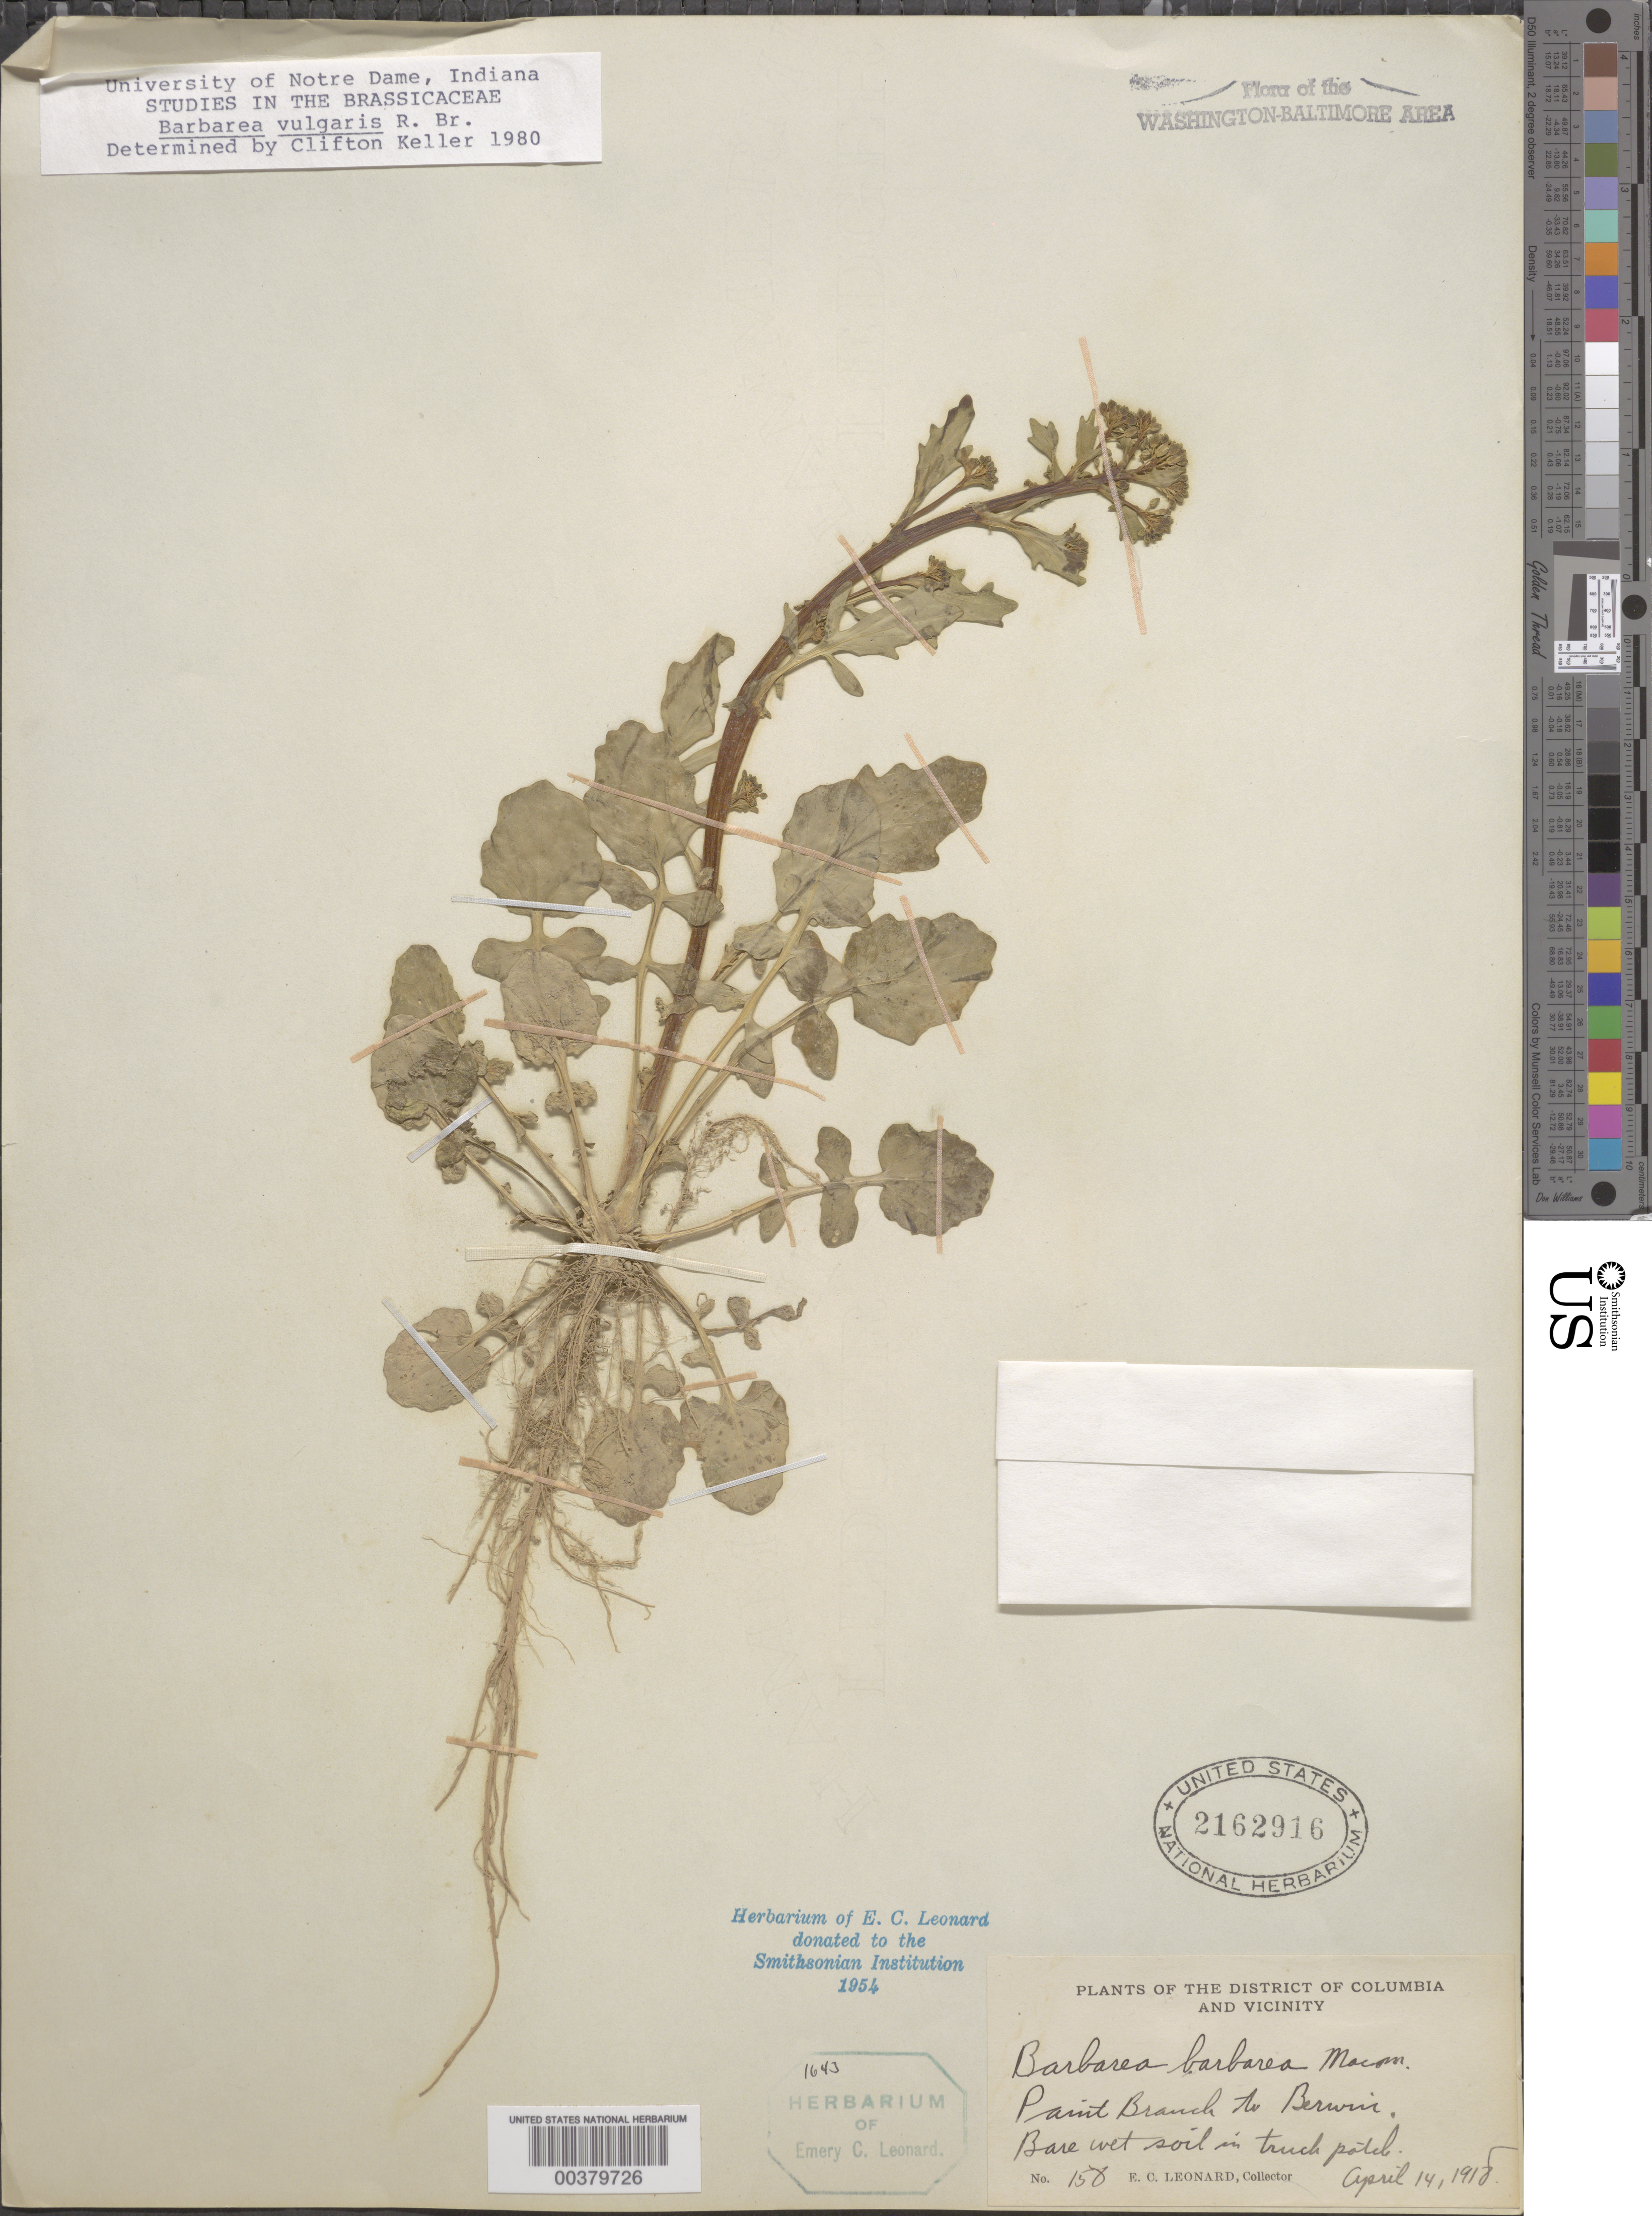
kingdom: Plantae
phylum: Tracheophyta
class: Magnoliopsida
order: Brassicales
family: Brassicaceae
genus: Barbarea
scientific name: Barbarea vulgaris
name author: W.T. Aiton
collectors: E. C. Leonard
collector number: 158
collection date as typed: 14 Apr 1910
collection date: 1910-04-14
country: United States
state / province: Maryland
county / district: Prince George's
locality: Paint Branch to Berwyn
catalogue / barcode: US 2162916